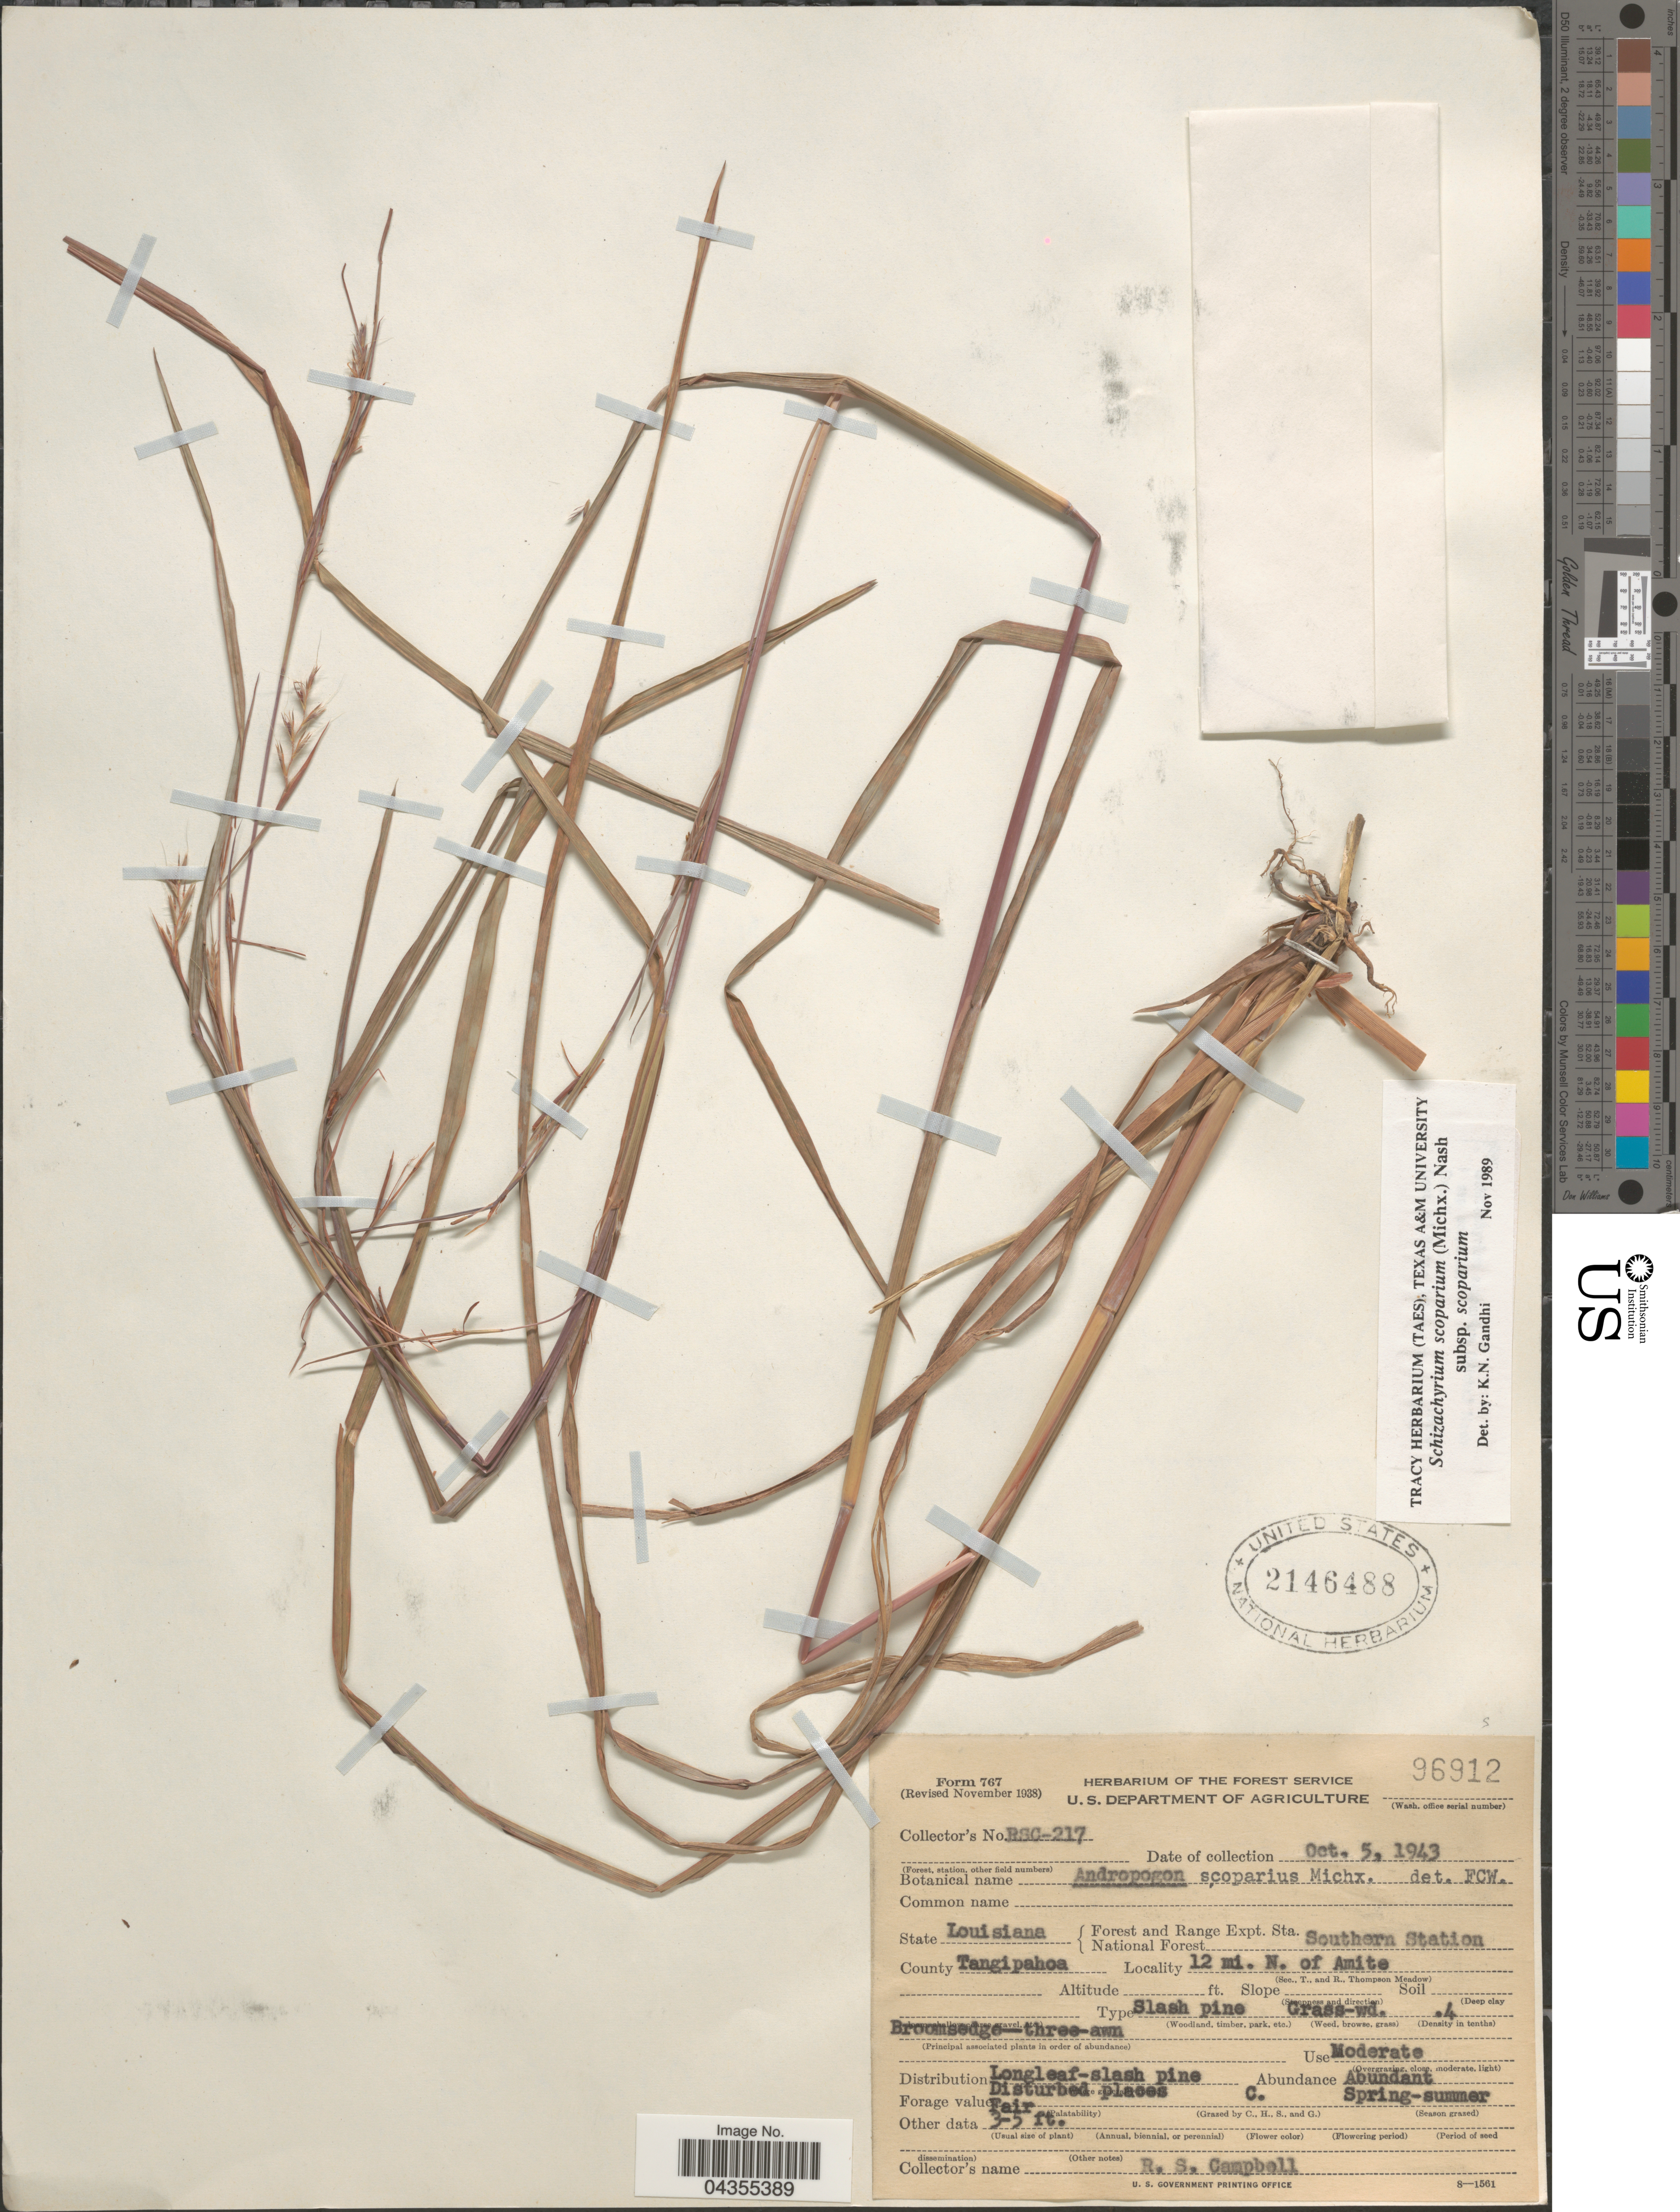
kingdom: Plantae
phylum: Tracheophyta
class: Liliopsida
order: Poales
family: Poaceae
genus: Schizachyrium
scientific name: Schizachyrium scoparium var. scoparium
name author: (Michx.) Nash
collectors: R. S. Campbell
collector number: RSC-217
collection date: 1943-10-05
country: United States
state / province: Louisiana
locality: Forest and Range Expt. Sta. National Forest. Southern Station. County Tangipahoa. 12 mi. N. of Amite.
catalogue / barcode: US 2146488